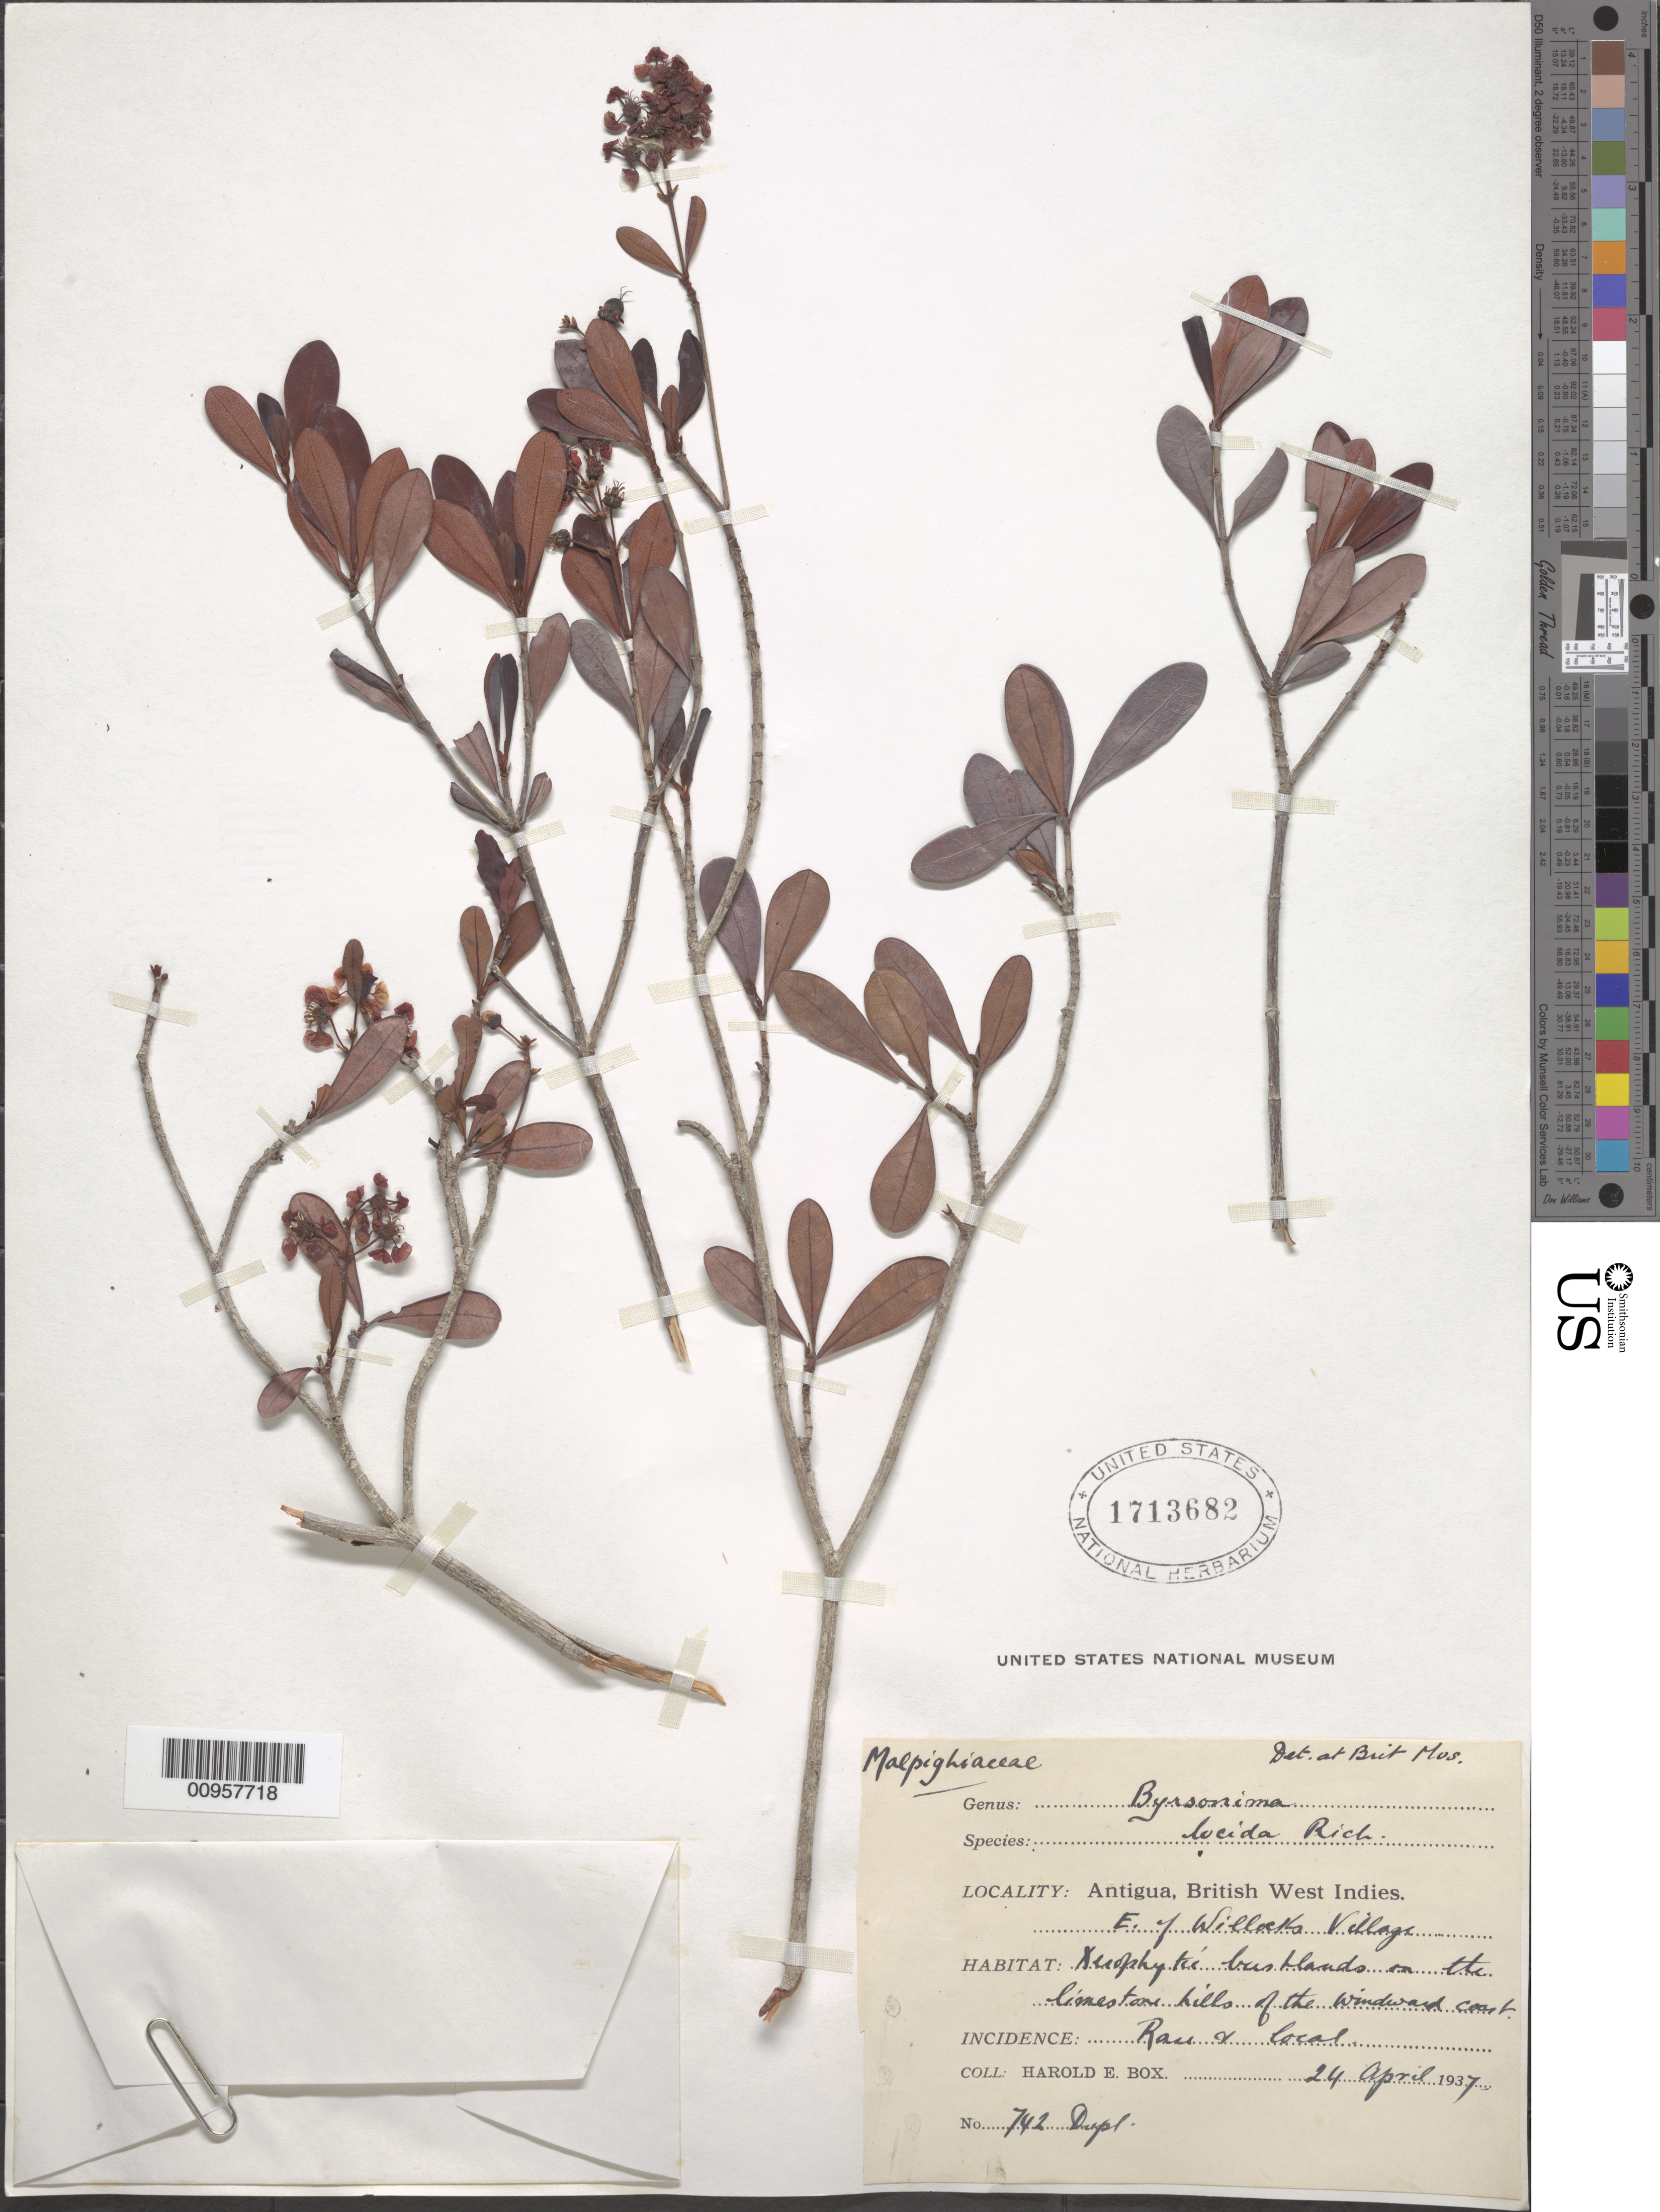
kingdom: Plantae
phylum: Tracheophyta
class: Magnoliopsida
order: Malpighiales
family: Malpighiaceae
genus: Byrsonima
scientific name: Byrsonima lucida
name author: (Mill.) DC.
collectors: H. E. Box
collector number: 742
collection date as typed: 24 Apr 1937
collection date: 1937-04-24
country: Antigua and Barbuda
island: Antigua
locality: E of Willocks Village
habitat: Xerophytic bushlands on the limestone hills of the windward coast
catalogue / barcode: US 1713682